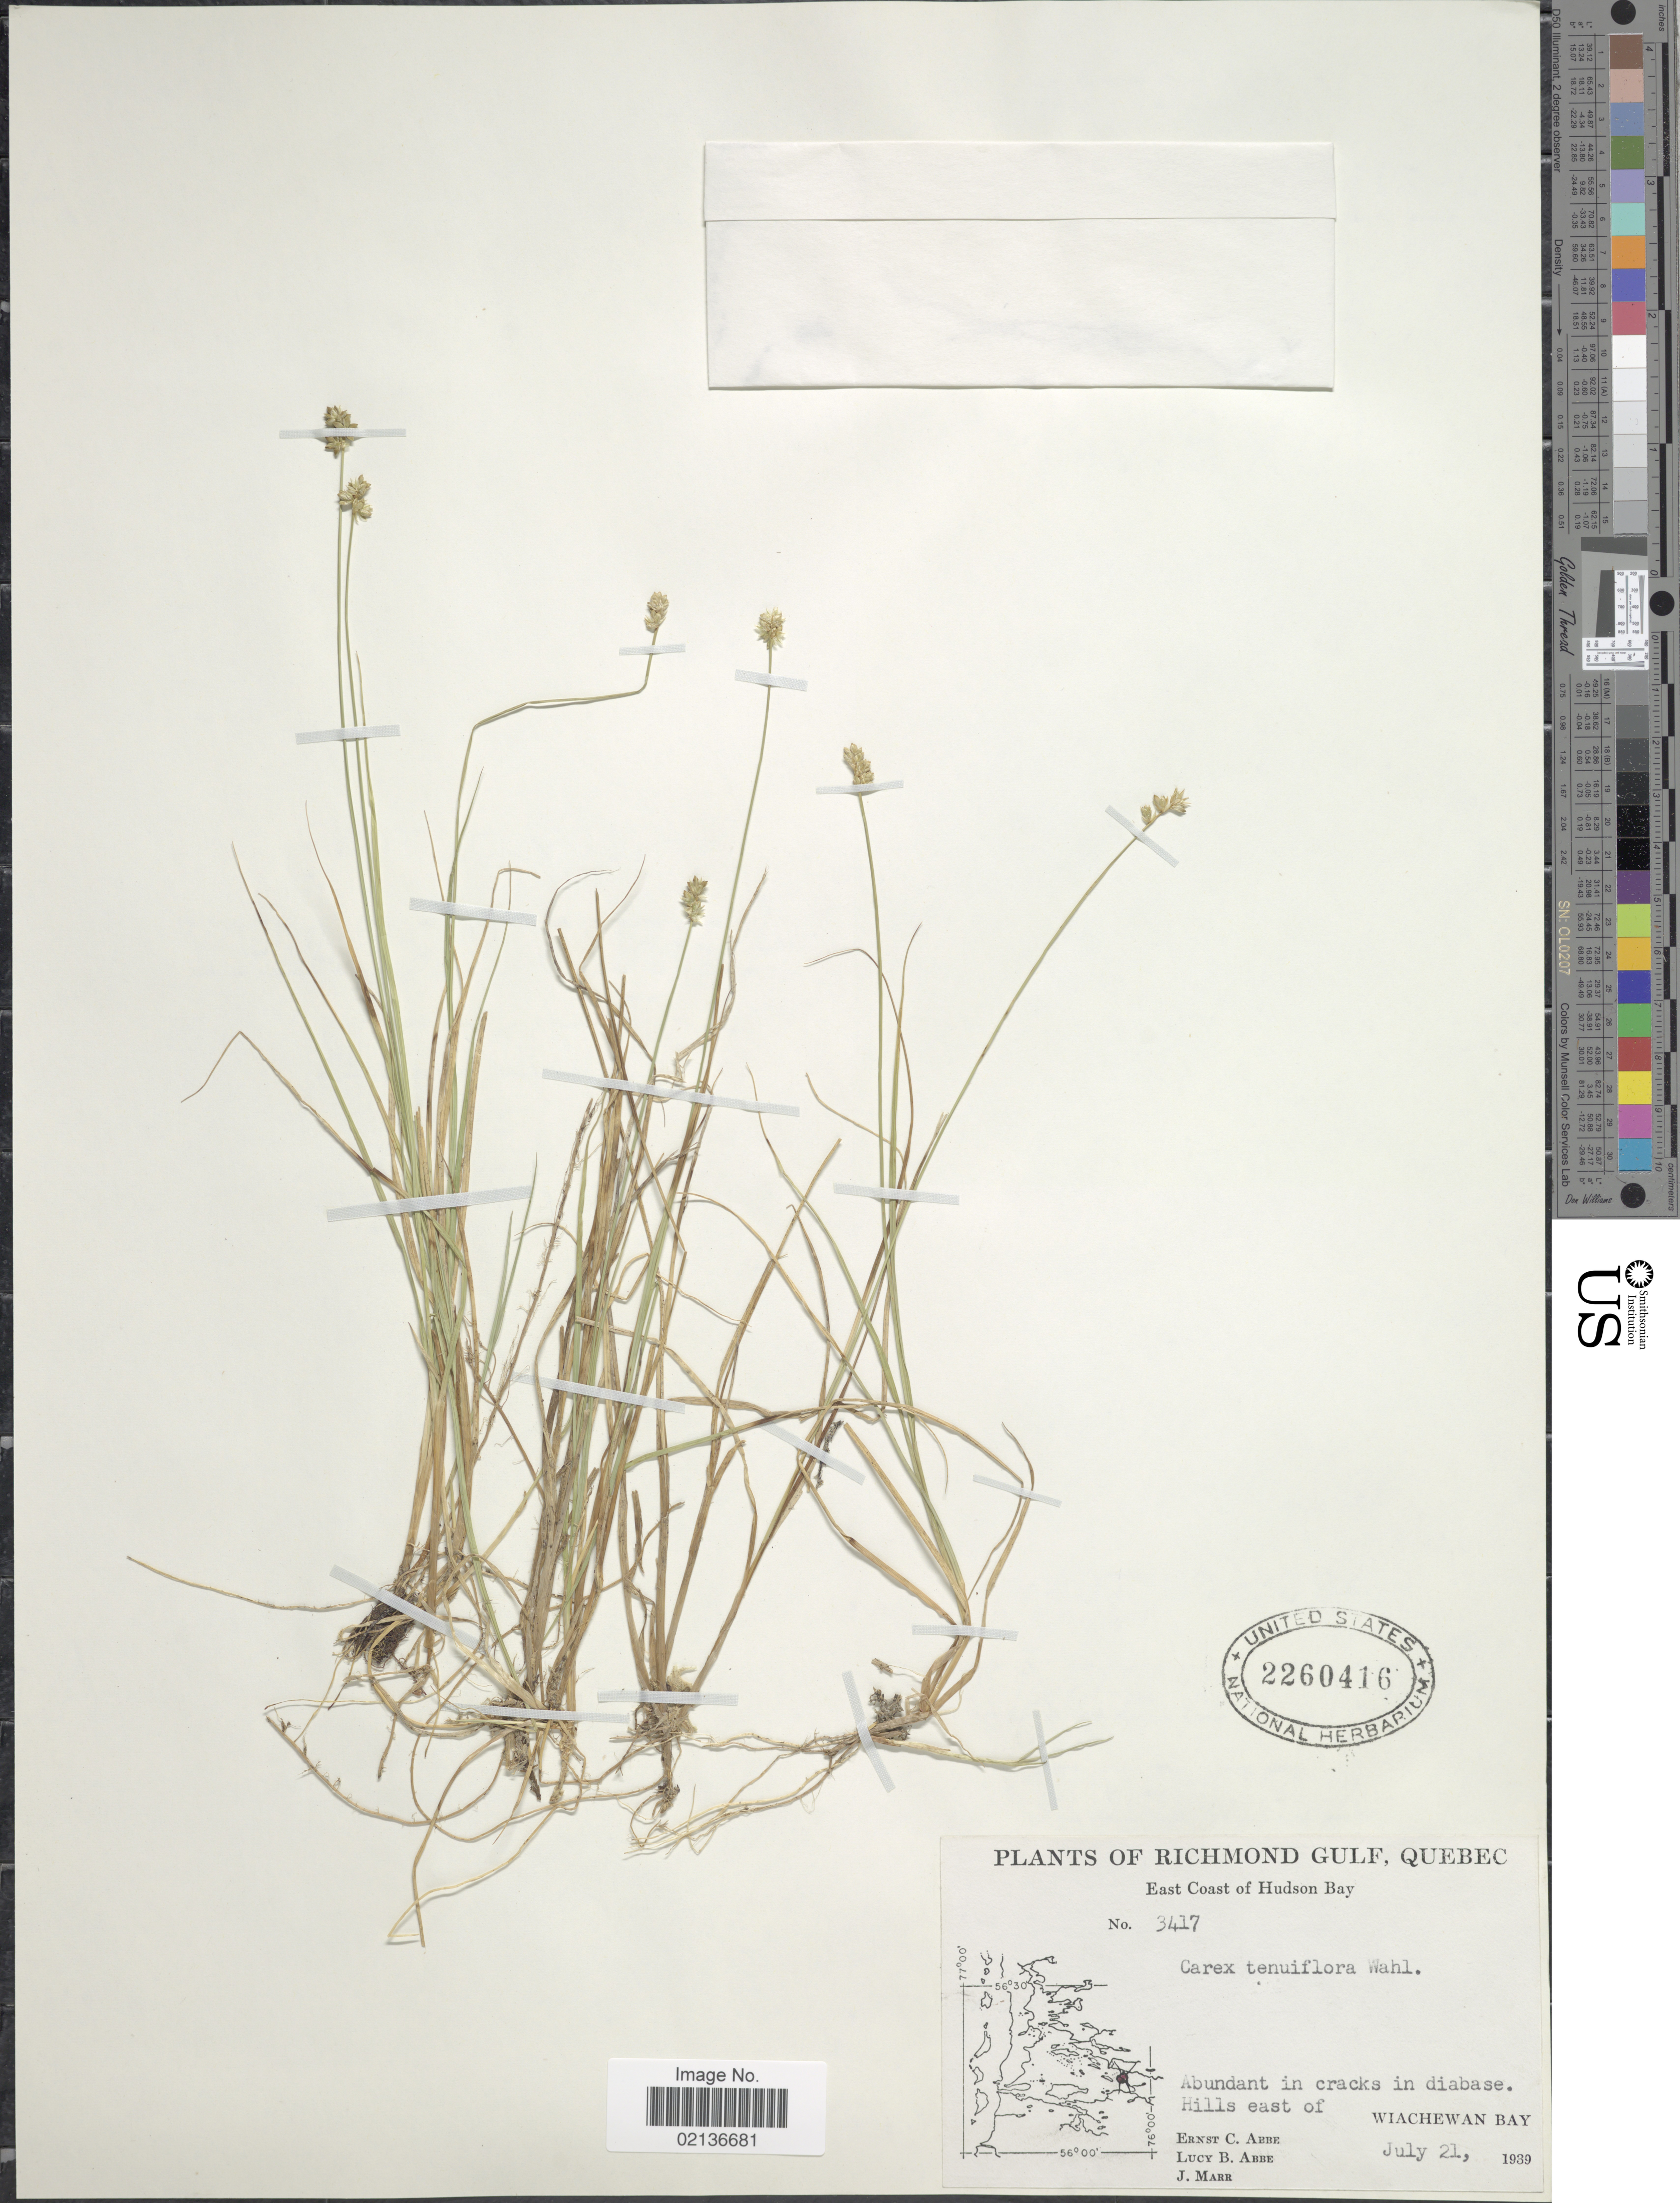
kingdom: Plantae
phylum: Tracheophyta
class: Liliopsida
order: Poales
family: Cyperaceae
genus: Carex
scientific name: Carex tenuiflora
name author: Wahlenb.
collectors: E. C. Abbe, L. B. Abbe & J. Marr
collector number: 3417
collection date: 1939-07-21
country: Canada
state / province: Quebec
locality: East Coast of Hudson Bay, Abundant in cracks in diabase, Hills east of Wiachewan Bay, Richmon Gulf, Quebec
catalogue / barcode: US 2260416